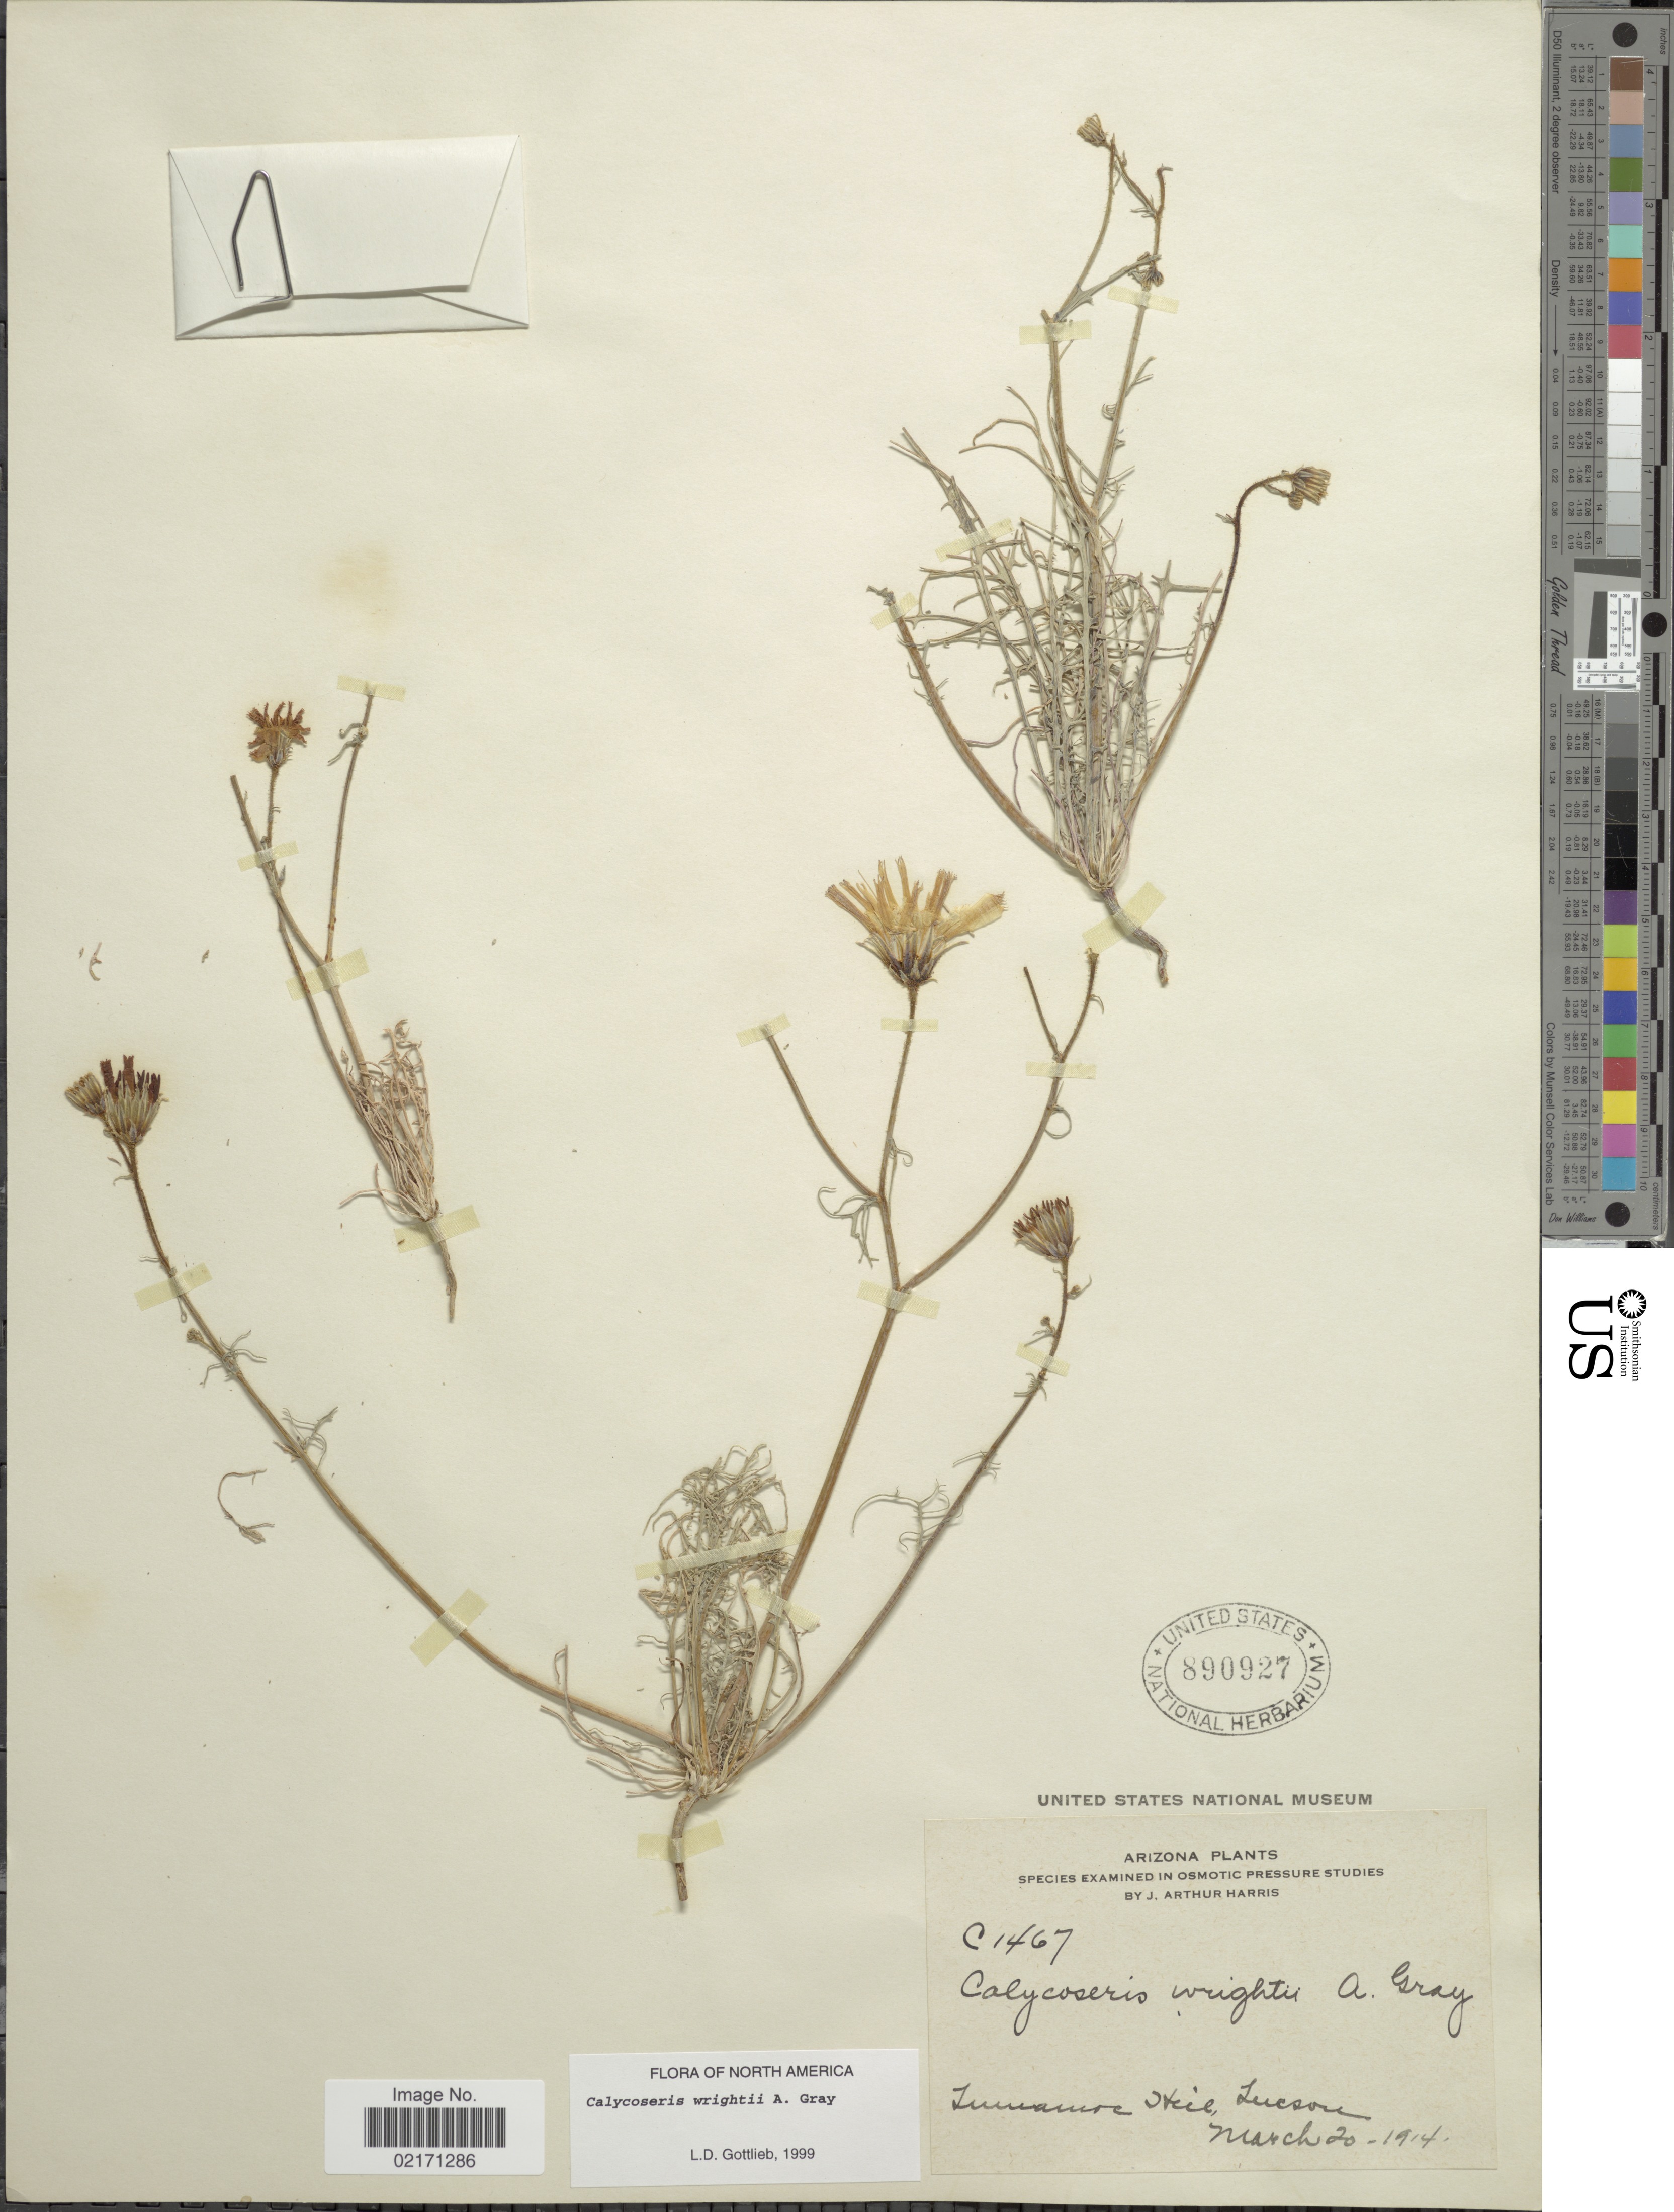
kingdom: Plantae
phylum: Tracheophyta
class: Magnoliopsida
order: Asterales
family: Asteraceae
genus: Calycoseris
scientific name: Calycoseris wrightii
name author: A. Gray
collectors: J. A. Harris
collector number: C1467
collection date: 1914-03-20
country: United States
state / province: Arizona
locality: Tumamoc Hill, Tucson.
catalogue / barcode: US 890927